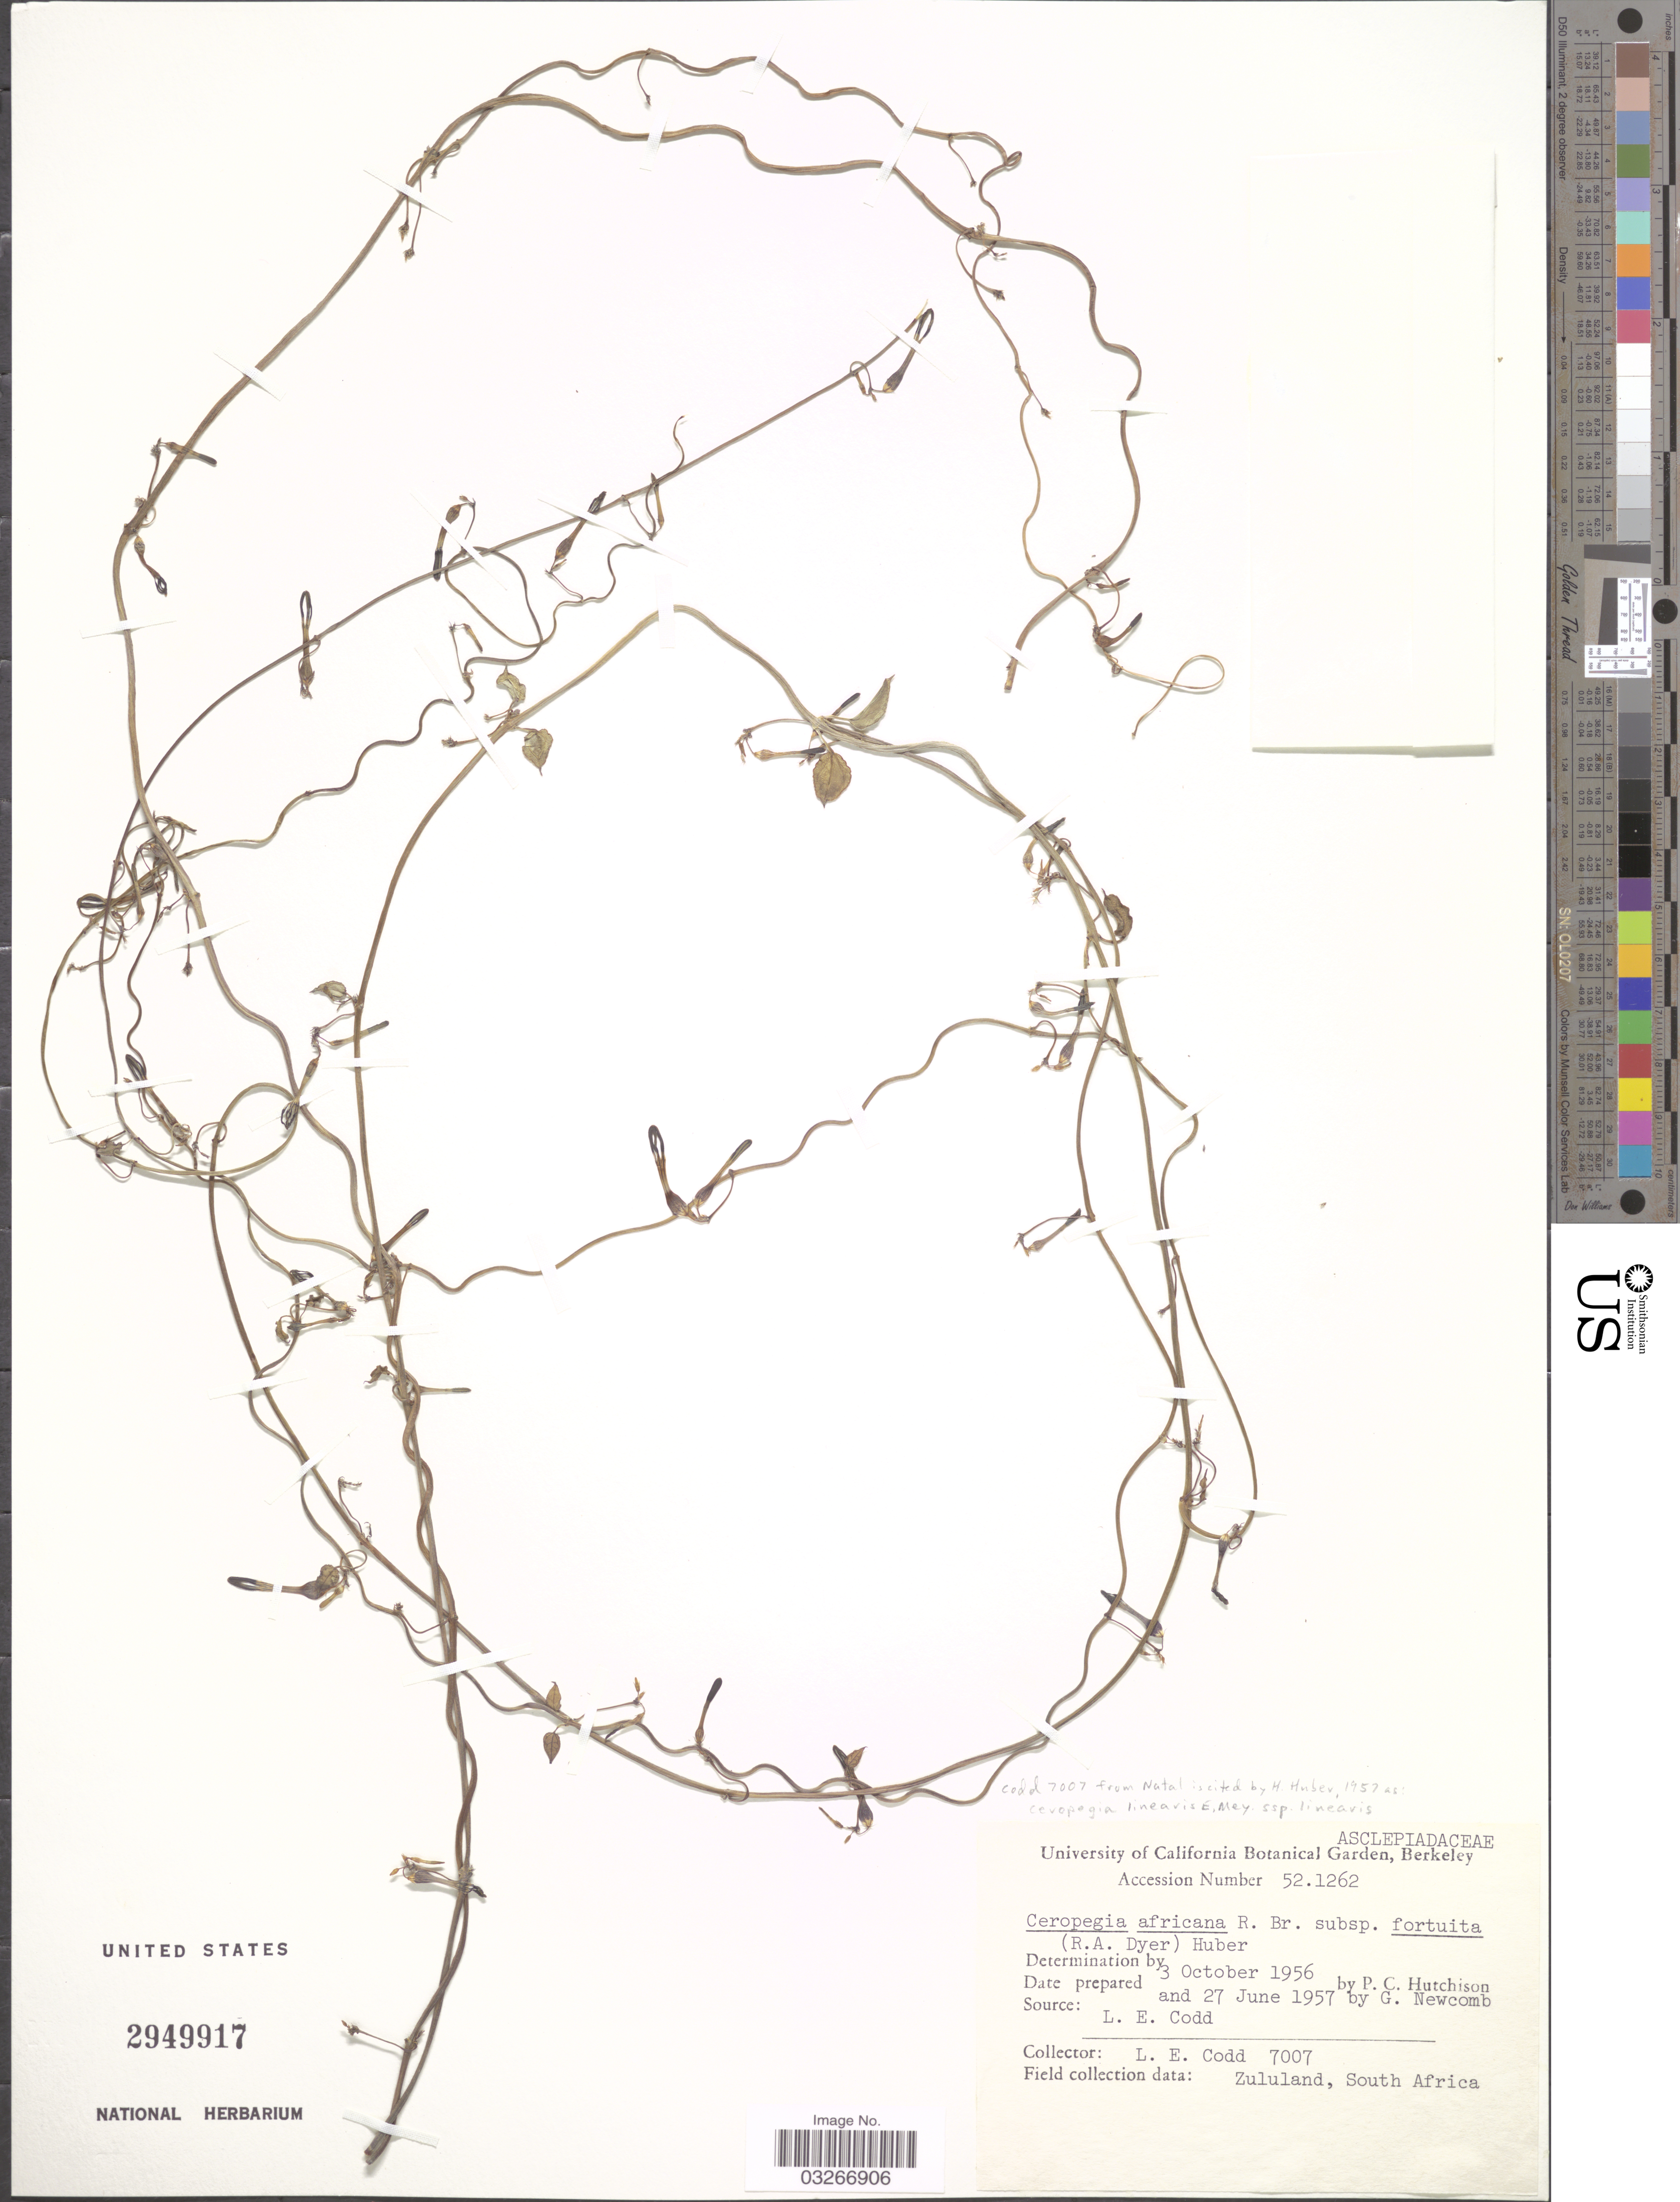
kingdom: Plantae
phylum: Tracheophyta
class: Magnoliopsida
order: Gentianales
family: Apocynaceae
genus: Ceropegia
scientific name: Ceropegia linearis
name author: E. Mey.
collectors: P. C. Hutchison & G. Newcomb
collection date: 1956-10-03/1957-06-27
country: United States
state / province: California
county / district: Alameda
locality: University of California Botanical Garden, Berkeley.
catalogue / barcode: US 2949917